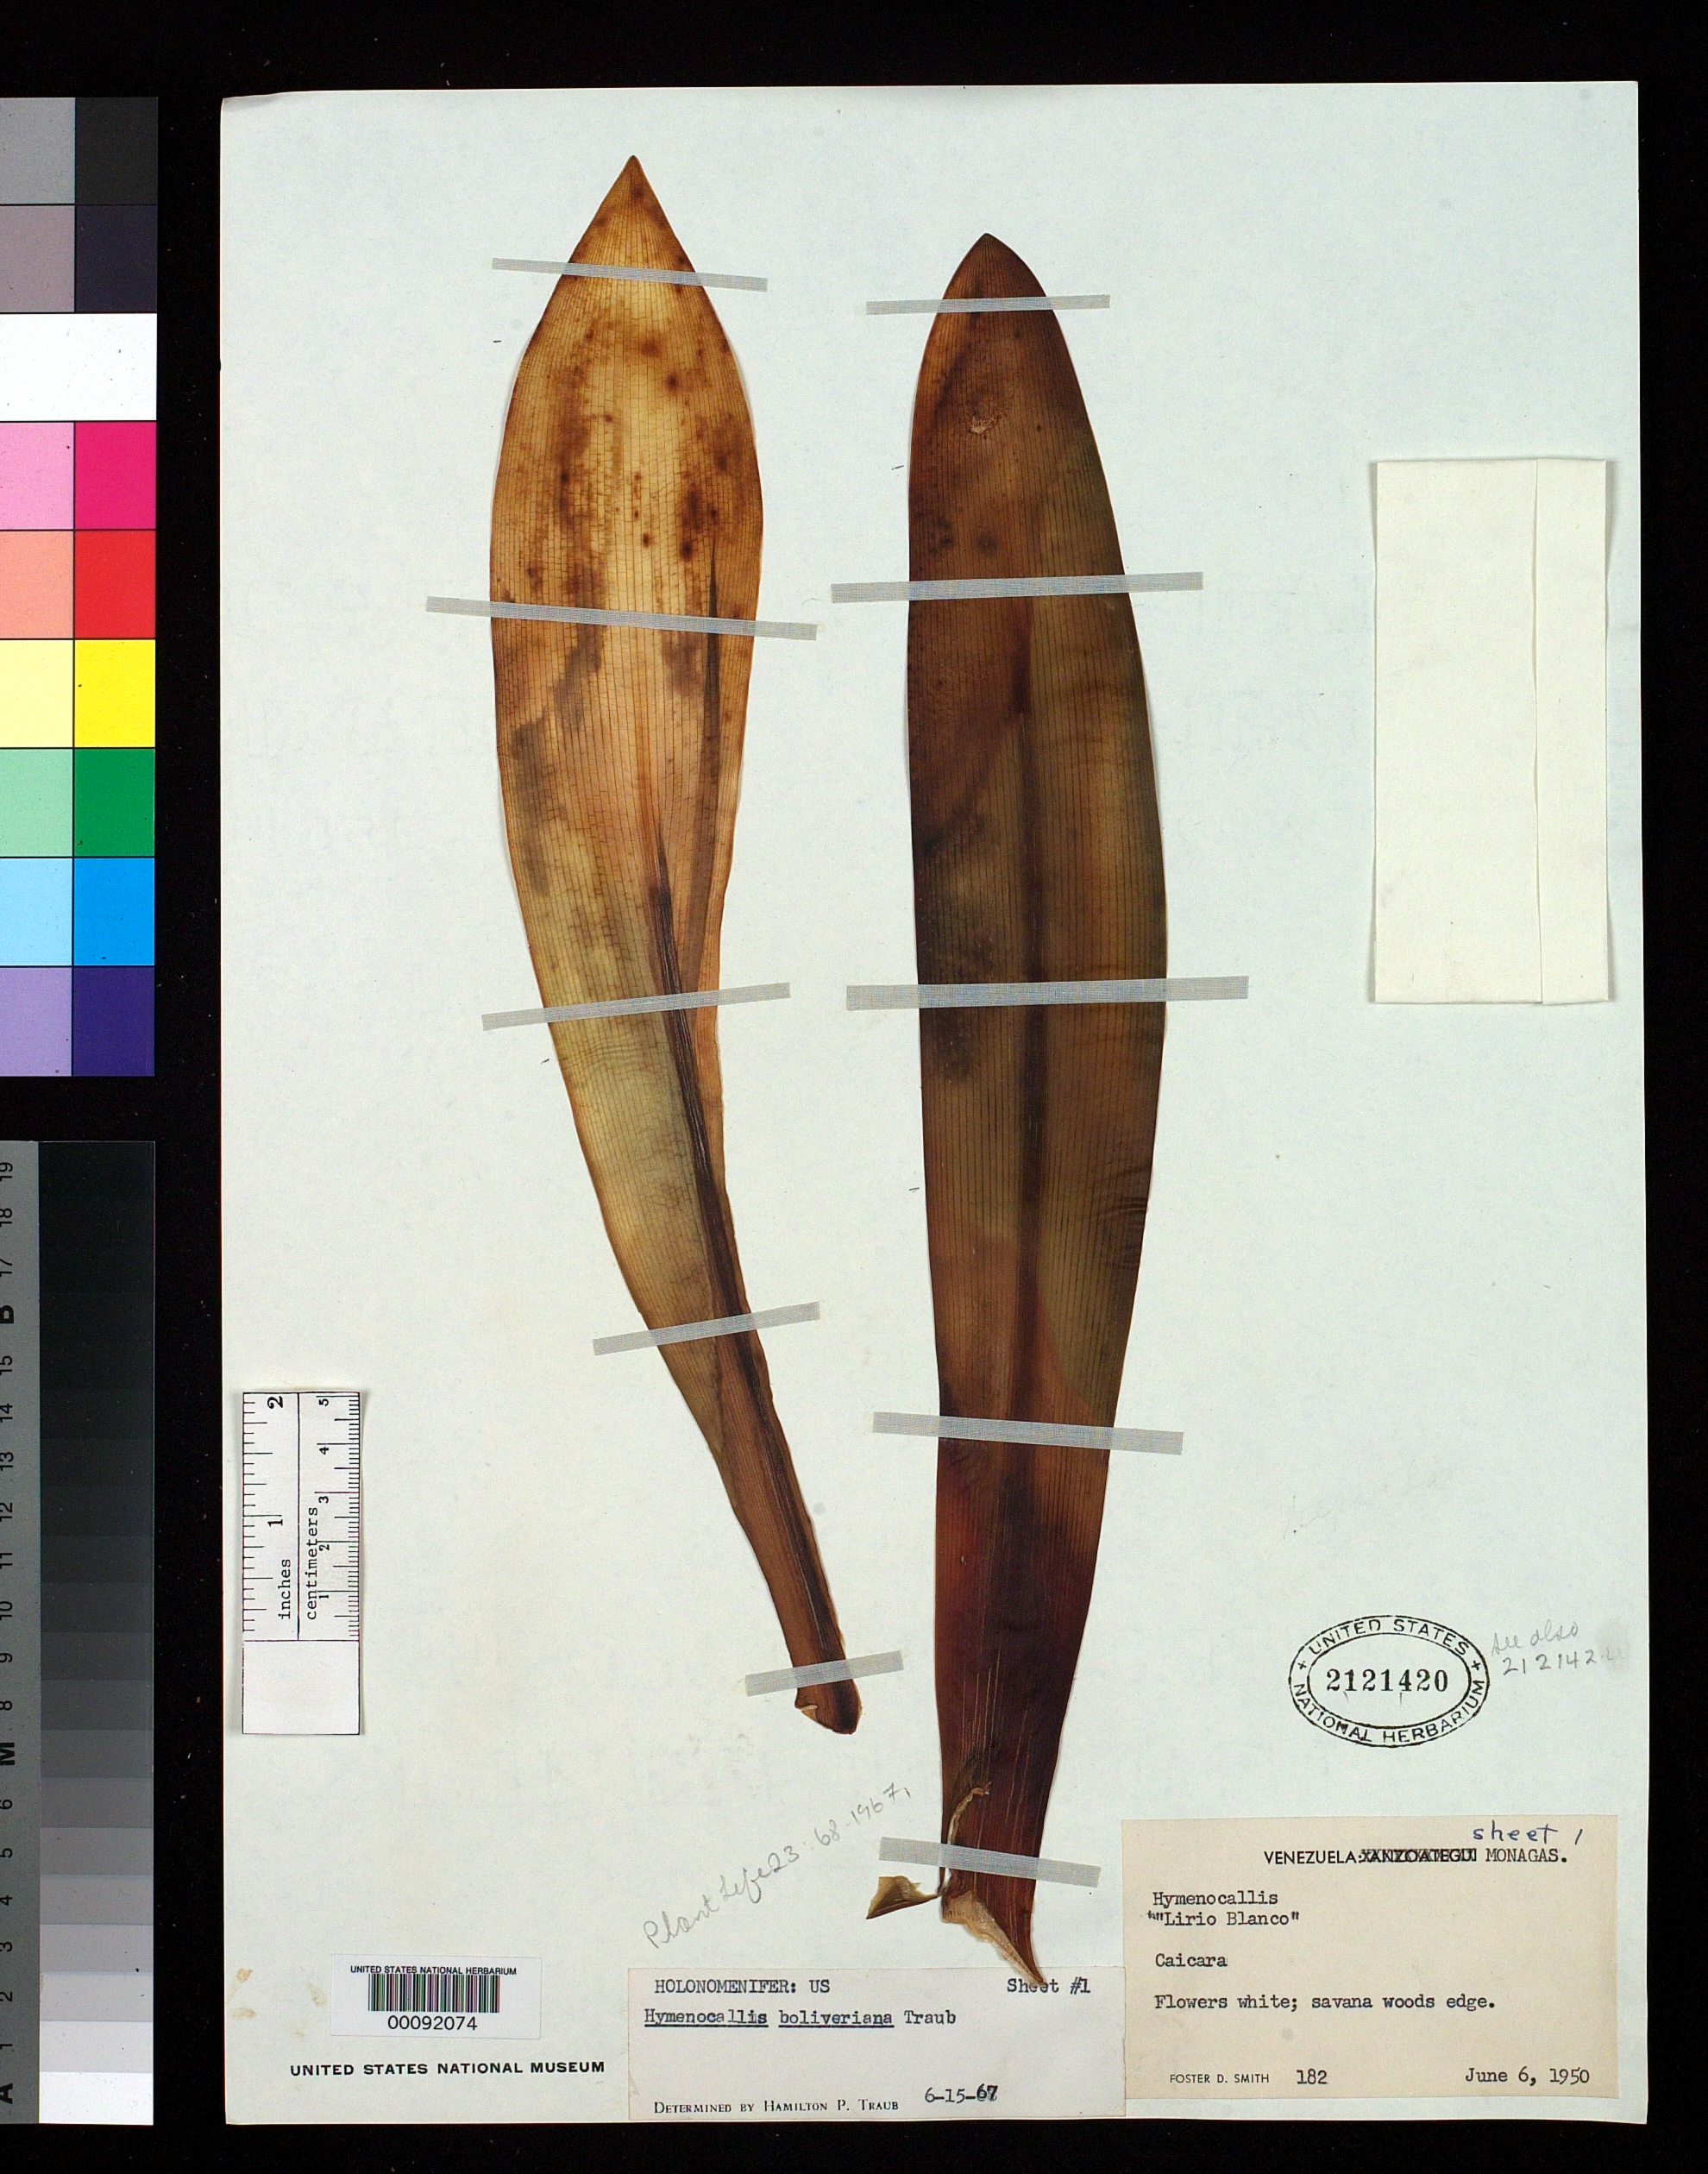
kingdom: Plantae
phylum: Tracheophyta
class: Liliopsida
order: Asparagales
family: Amaryllidaceae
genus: Hymenocallis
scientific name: Hymenocallis bolivariana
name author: Traub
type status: Holotype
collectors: F. Smith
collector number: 182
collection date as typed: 06 Jan 1950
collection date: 1950-01-06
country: Venezuela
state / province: Monagas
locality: Caicara.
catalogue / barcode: US 2121420